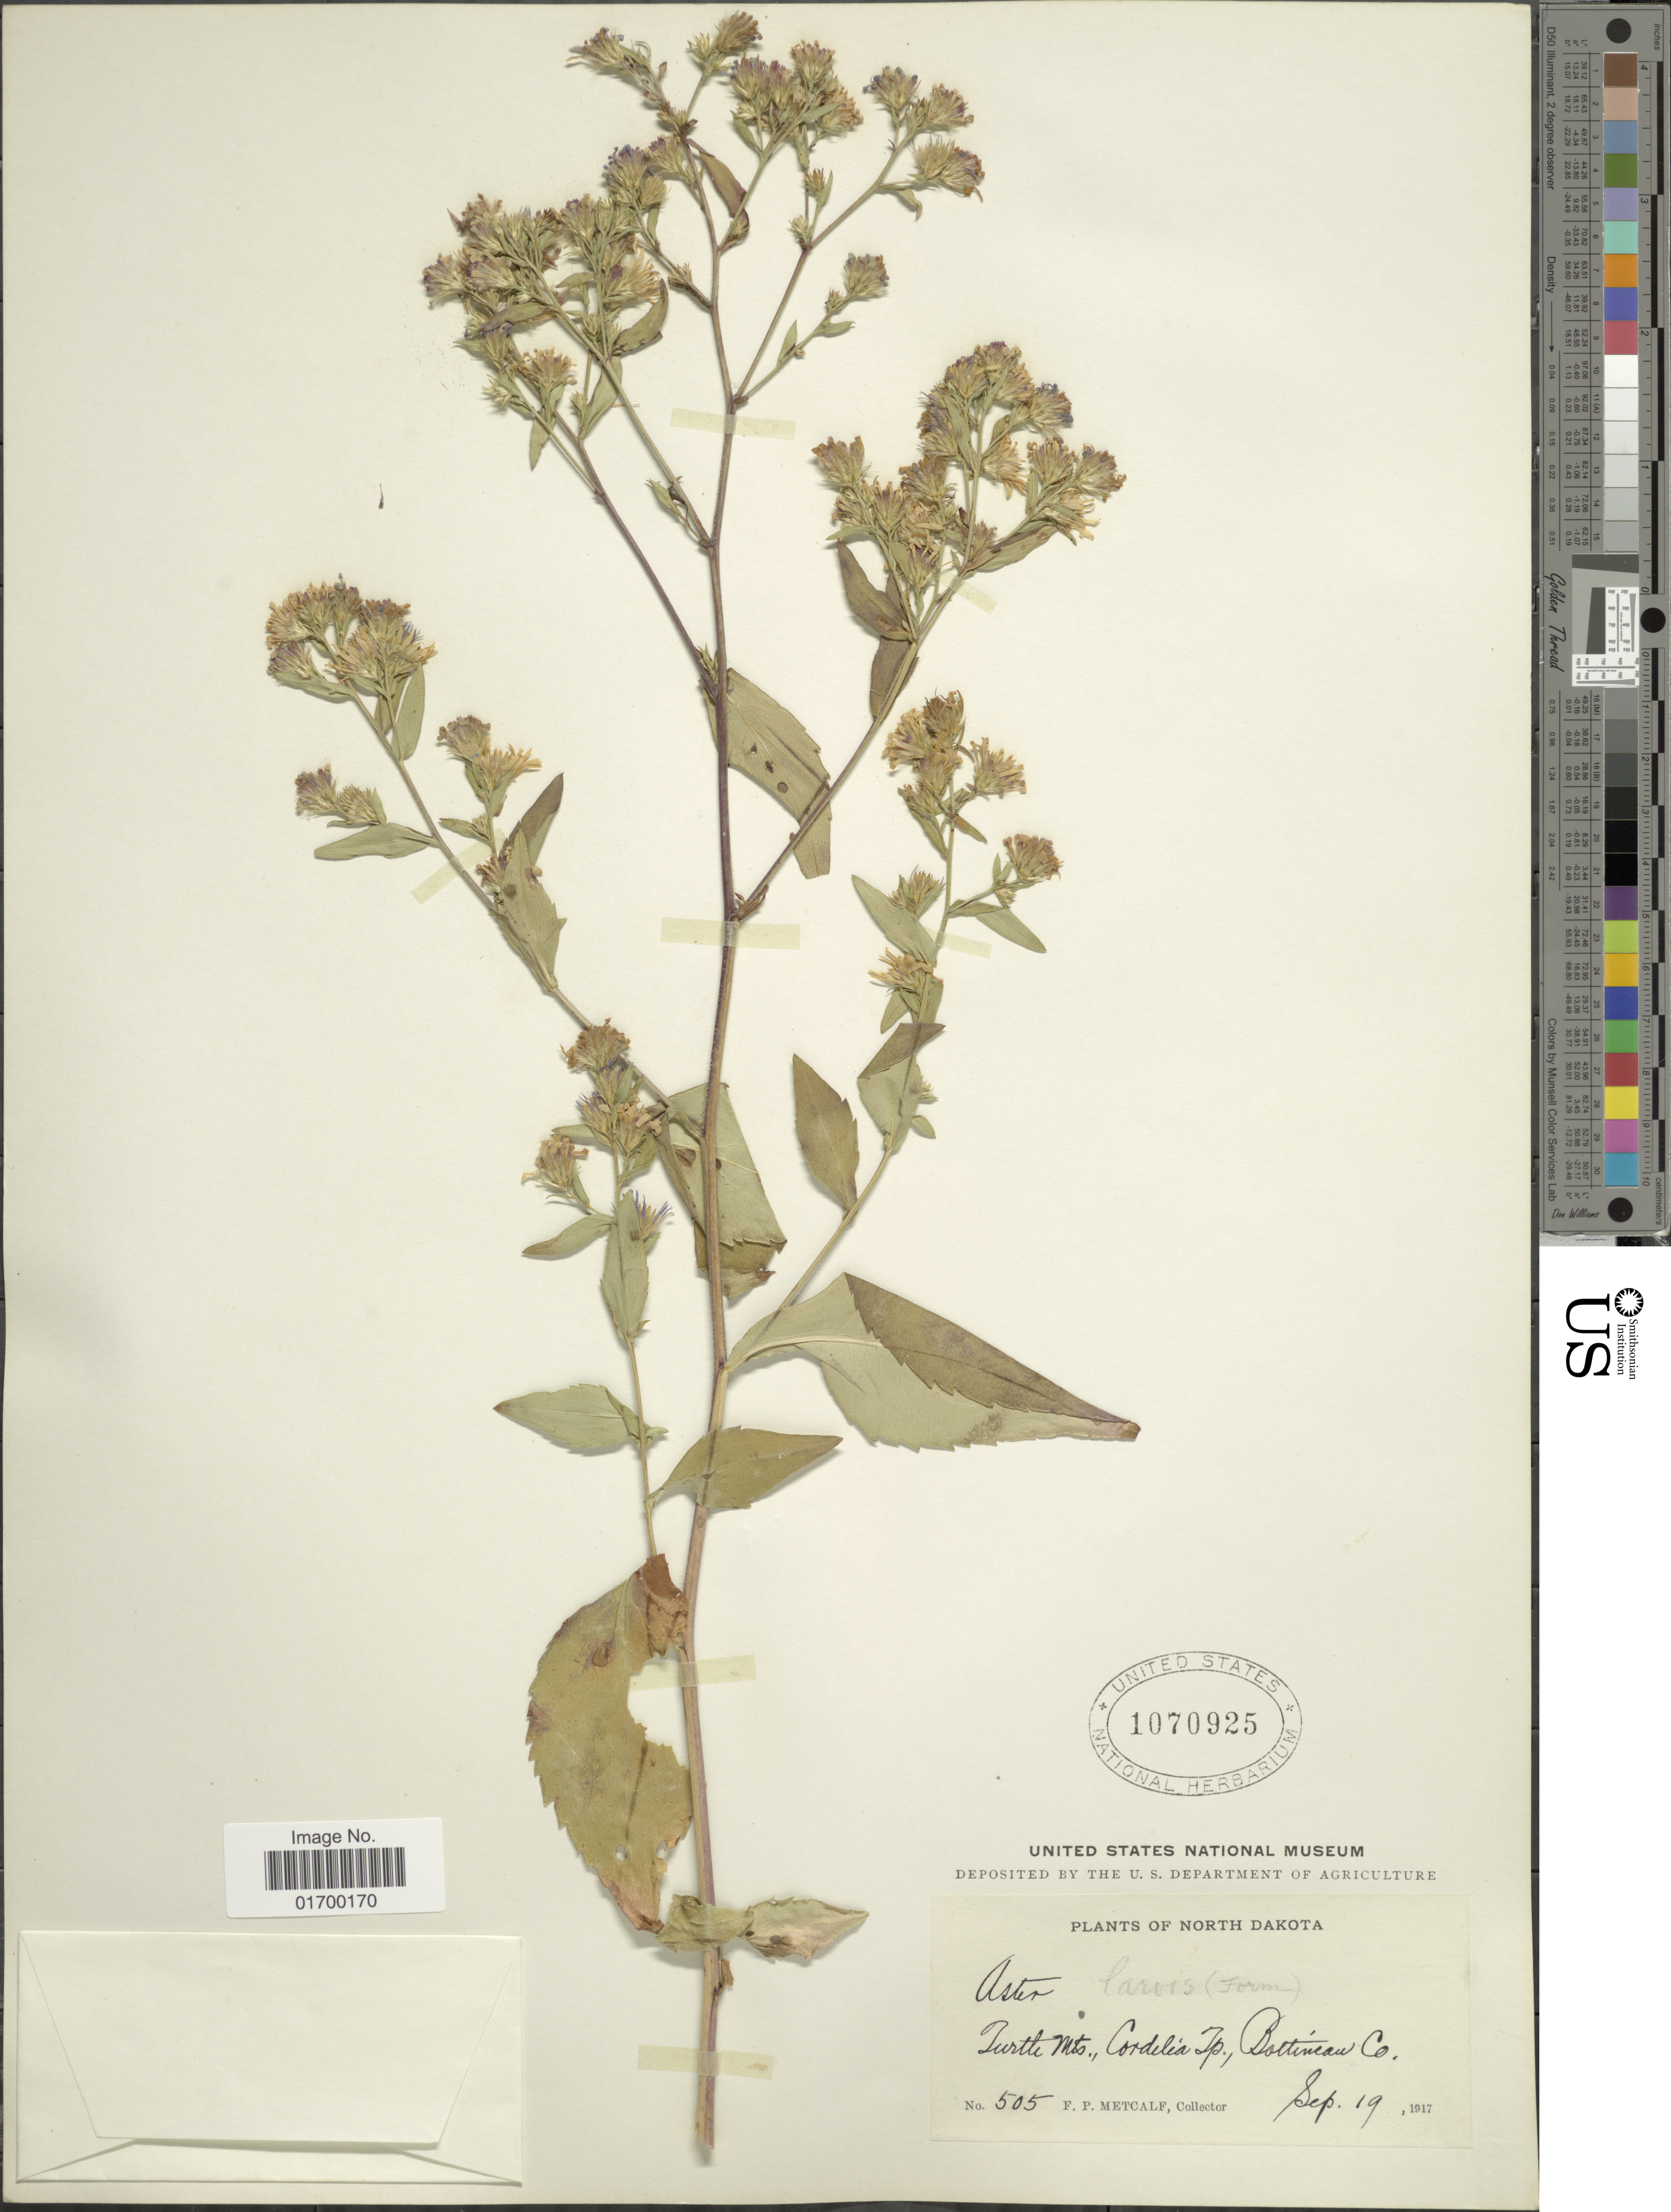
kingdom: Plantae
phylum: Tracheophyta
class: Magnoliopsida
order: Asterales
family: Asteraceae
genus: Symphyotrichum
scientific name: Symphyotrichum laeve var. geyeri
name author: (A. Gray) G.L. Nesom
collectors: F. Metcalf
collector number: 505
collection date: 1917-09-19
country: United States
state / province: North Dakota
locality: Turtle Mrs., Cordelia Rp., Bottineau Co.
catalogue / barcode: US 1070925